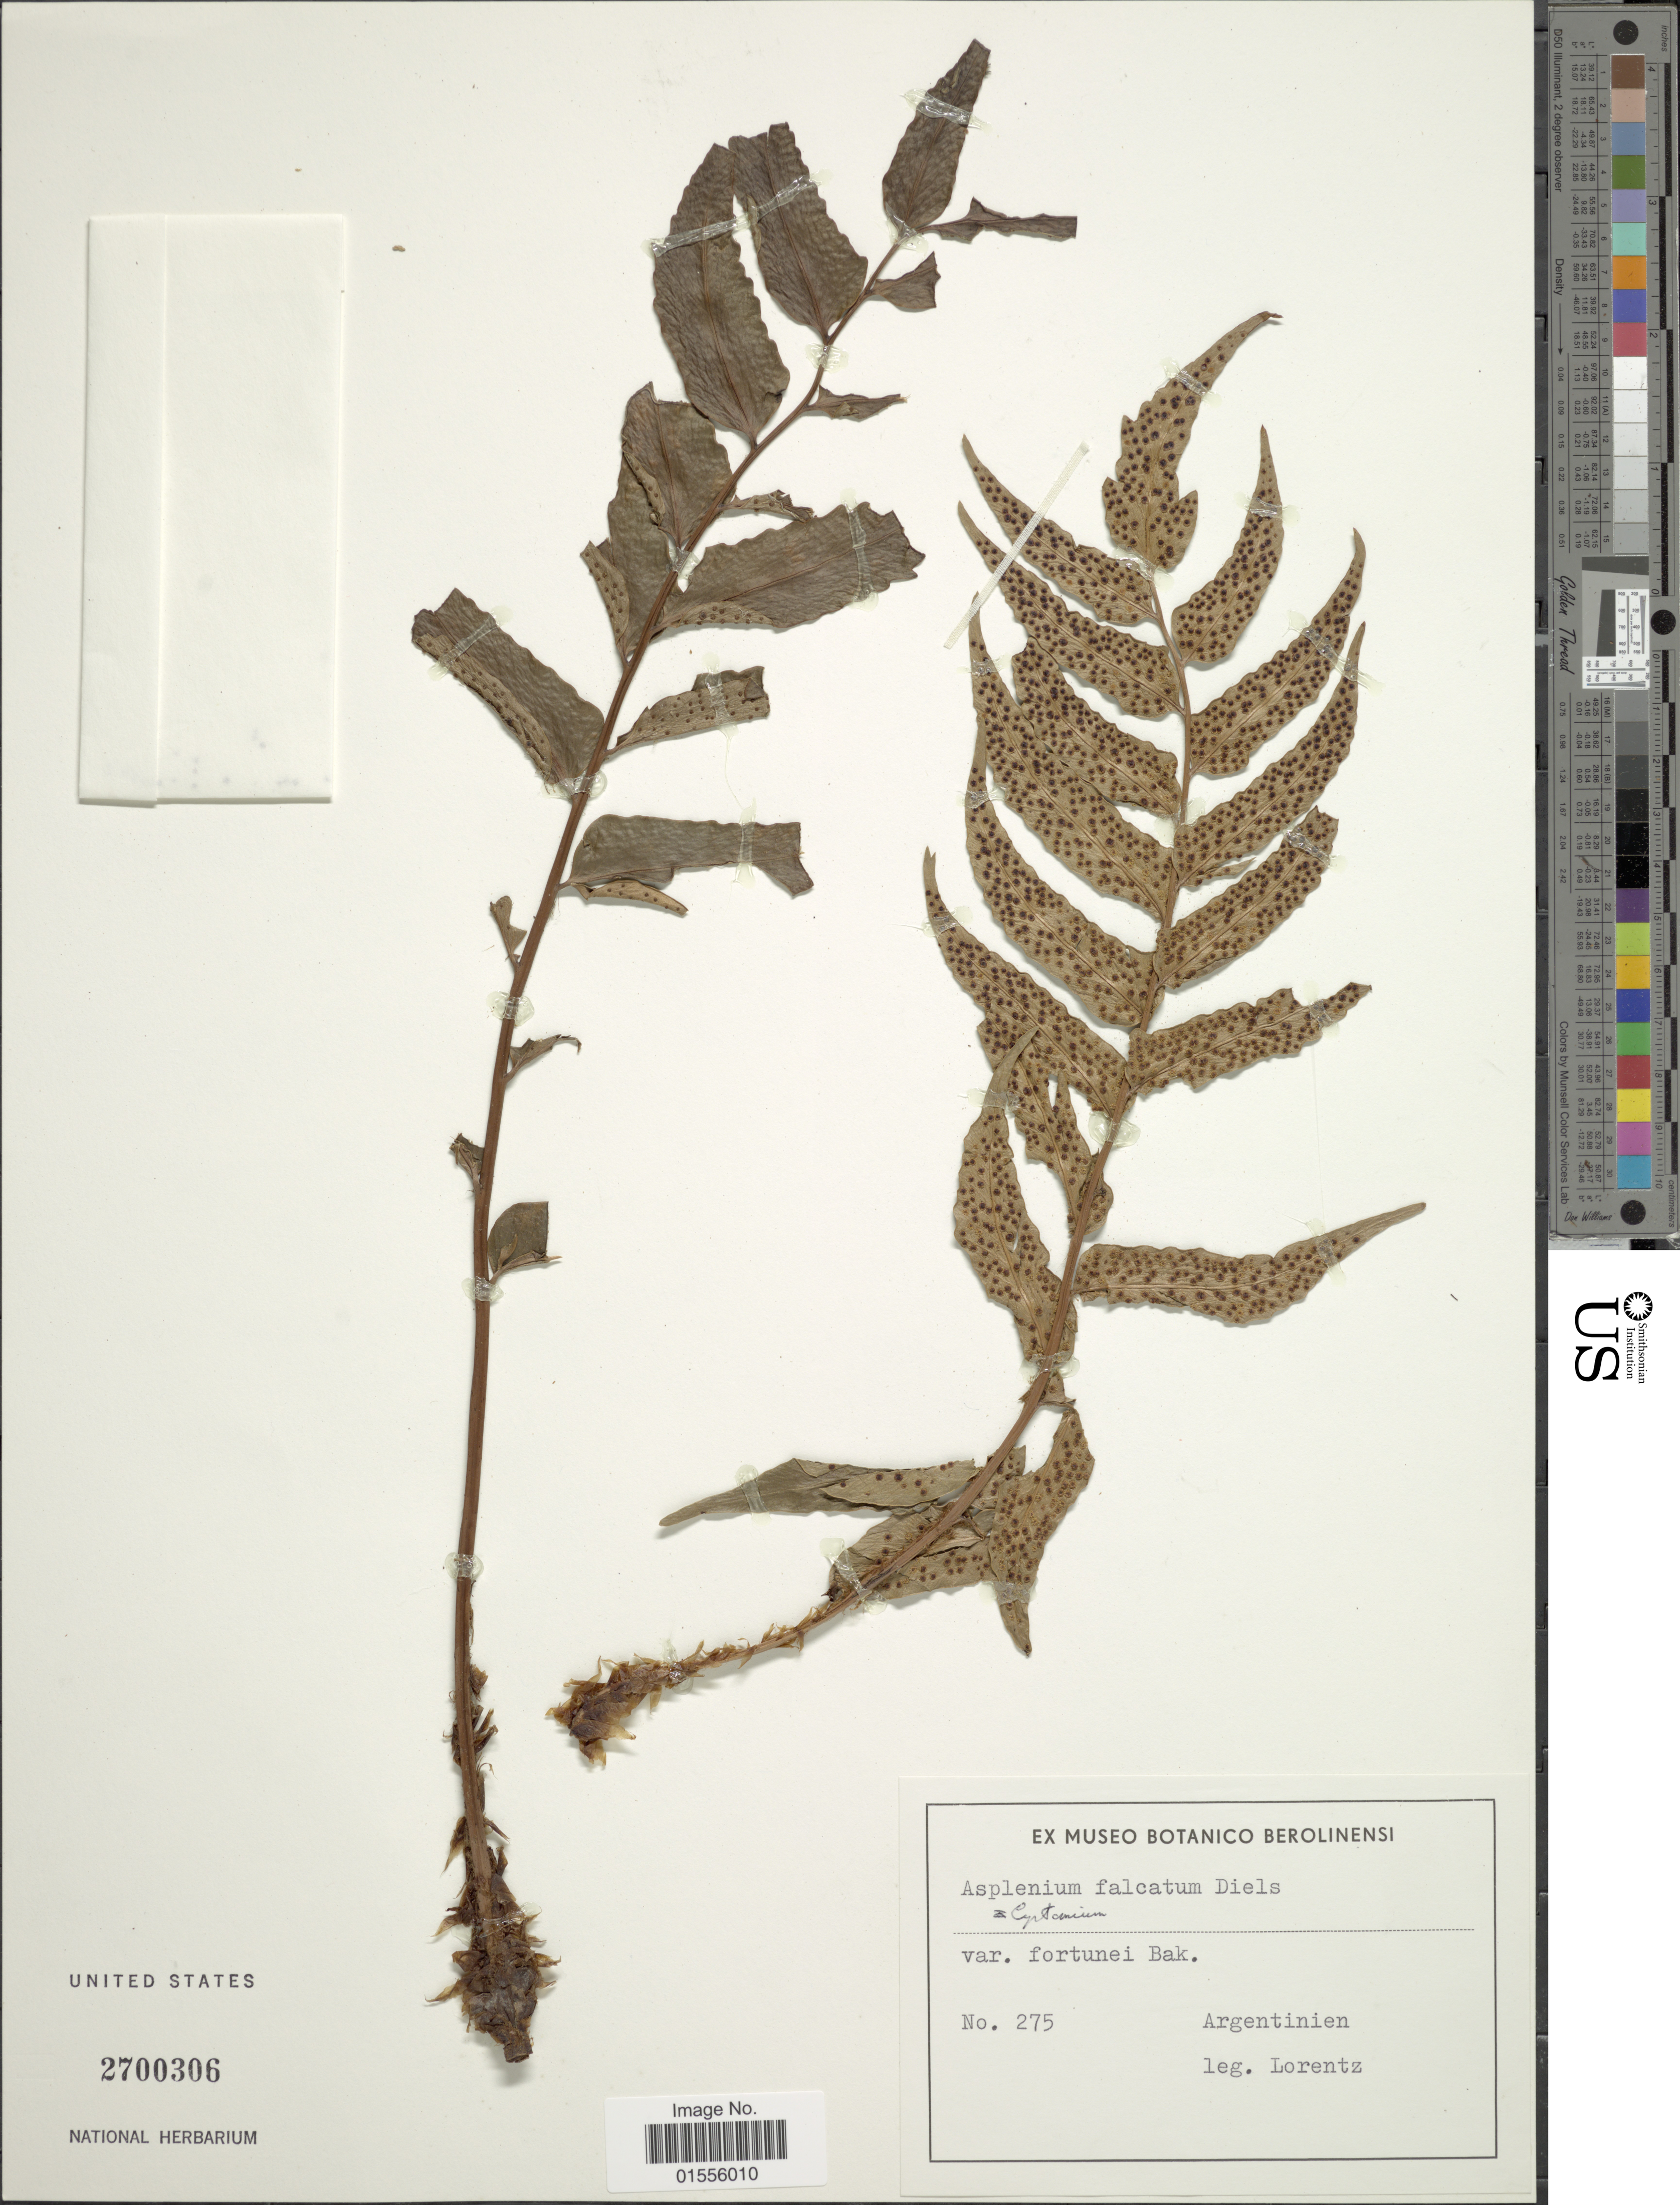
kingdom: Plantae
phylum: Tracheophyta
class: Polypodiopsida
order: Polypodiales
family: Dryopteridaceae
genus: Cyrtomium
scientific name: Cyrtomium falcatum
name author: (L. f.) C. Presl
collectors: -. Lorentz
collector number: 275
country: Argentina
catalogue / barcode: US 2700306